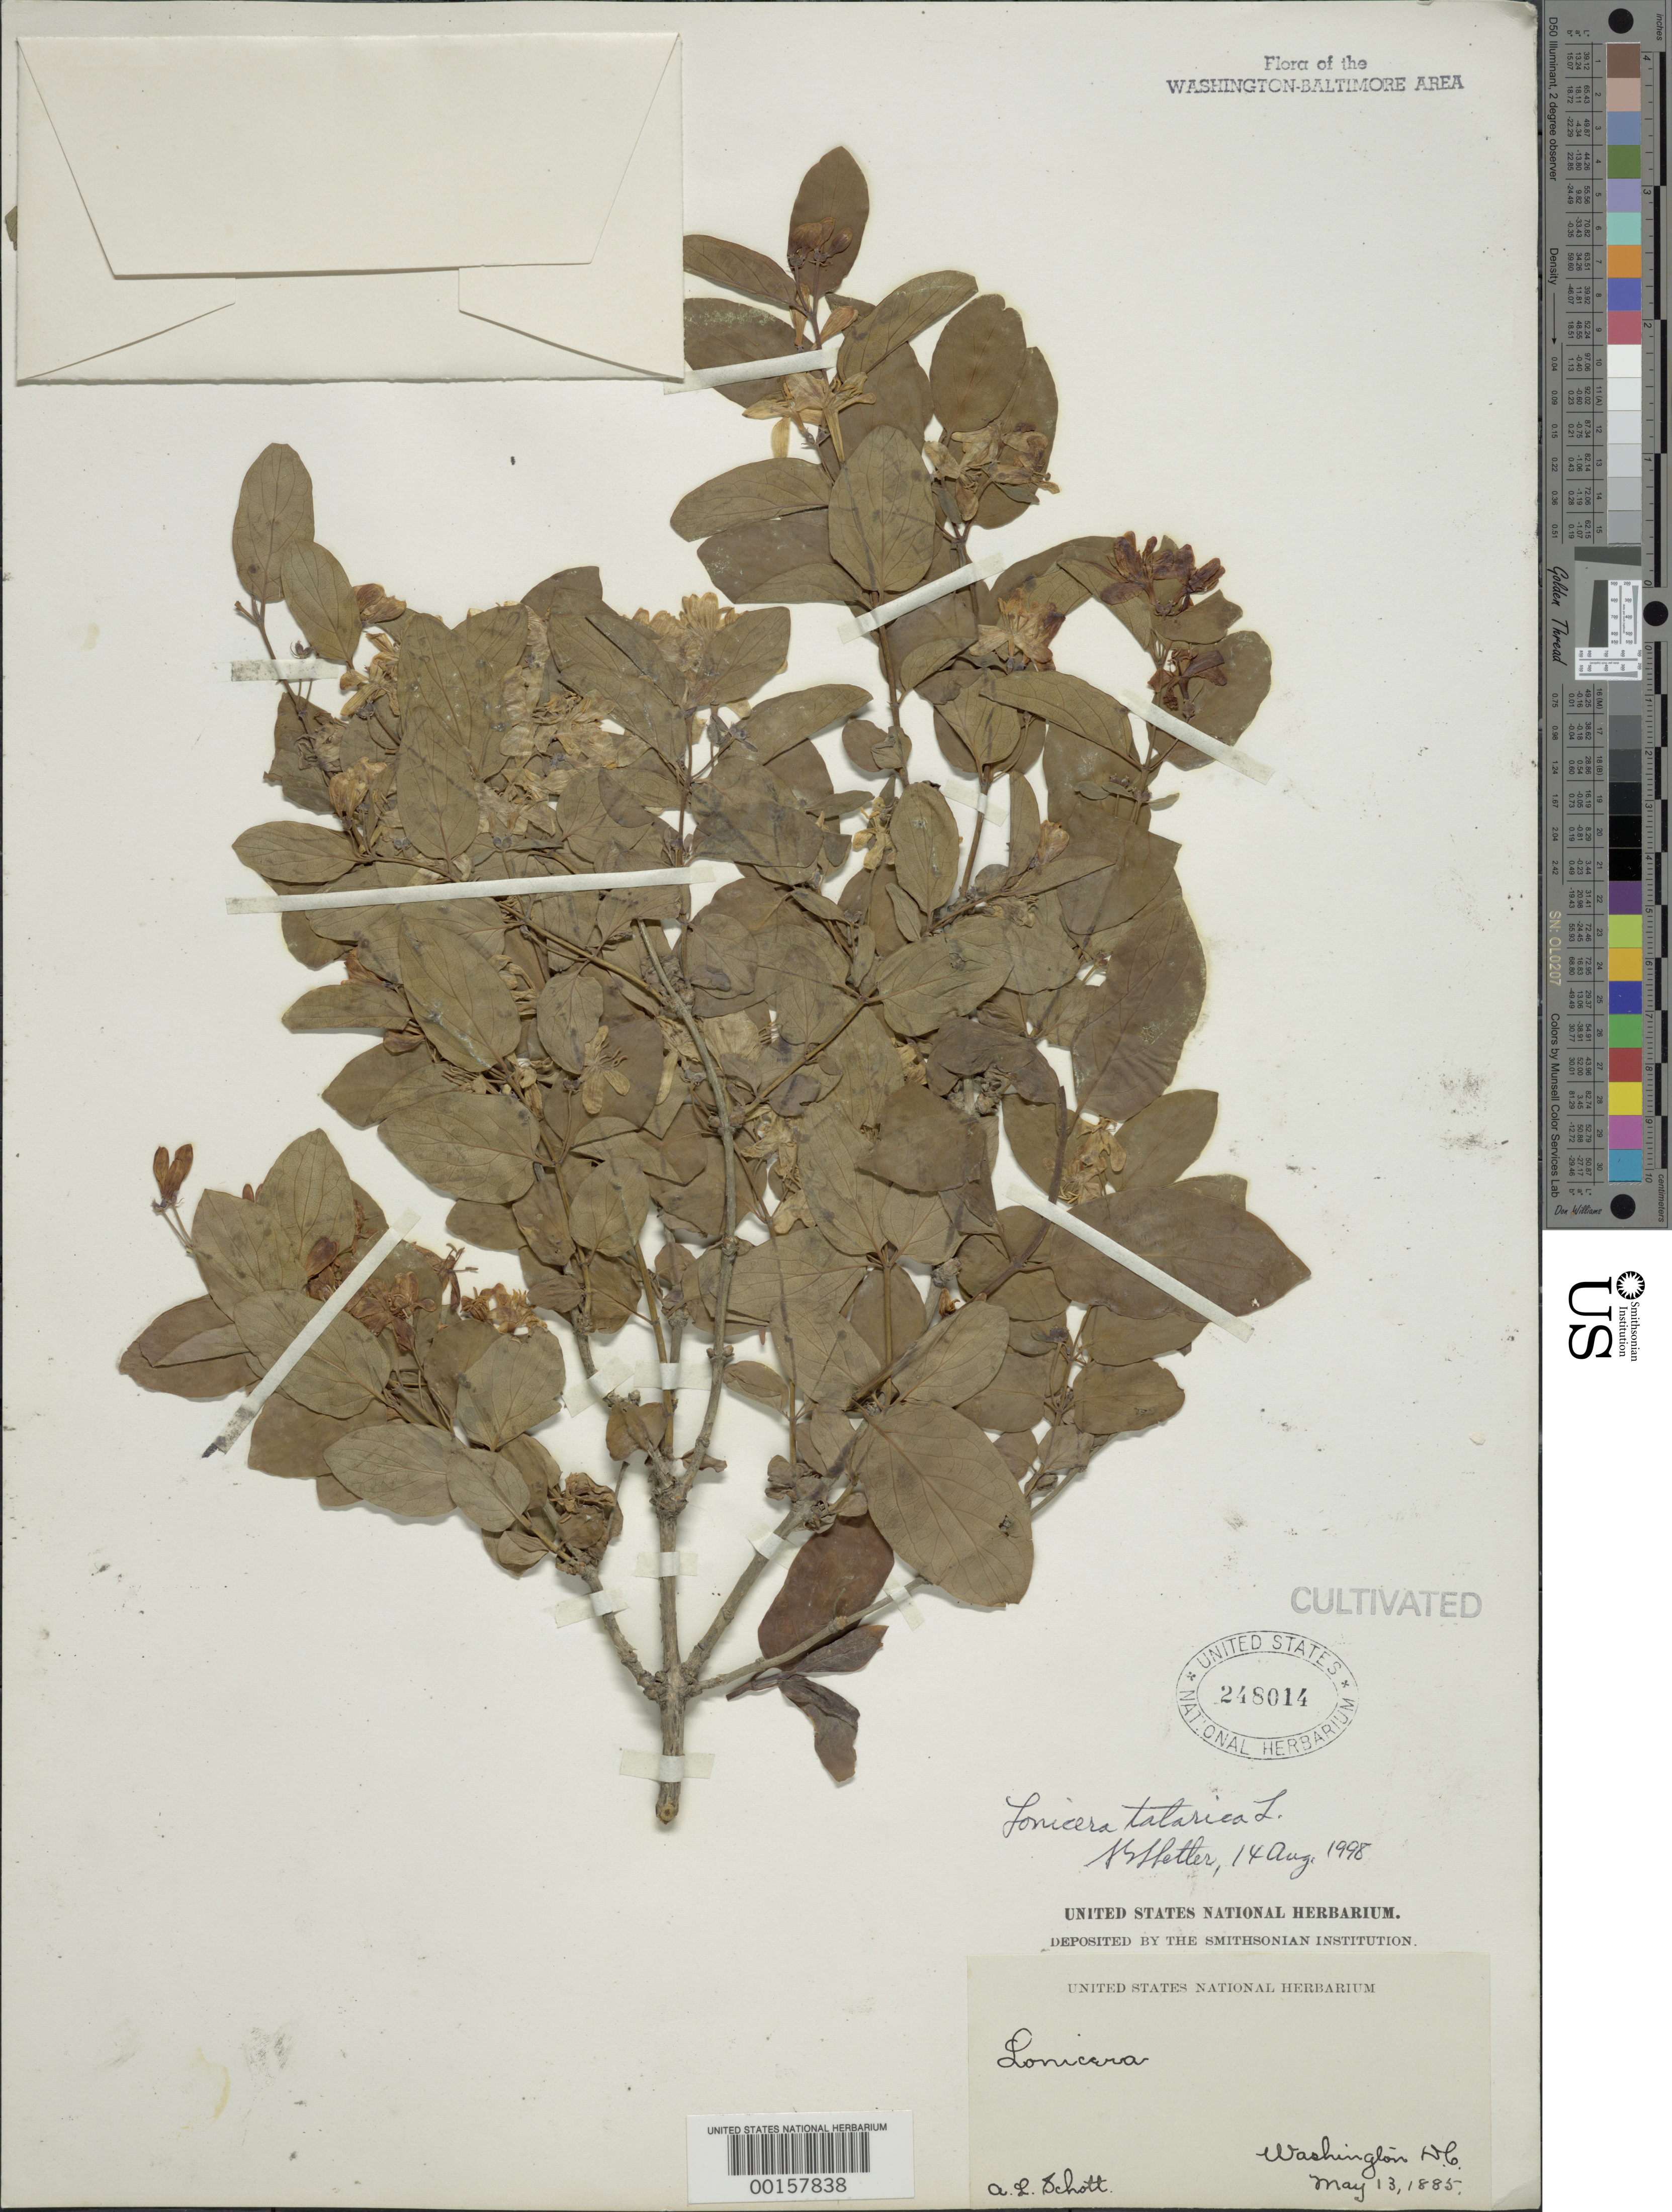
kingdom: Plantae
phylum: Tracheophyta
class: Magnoliopsida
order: Dipsacales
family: Caprifoliaceae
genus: Lonicera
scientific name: Lonicera tatarica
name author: L.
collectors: A. L. Schott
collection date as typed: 13 May 1885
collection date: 1885-05-13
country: United States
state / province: District of Columbia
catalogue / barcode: US 248014